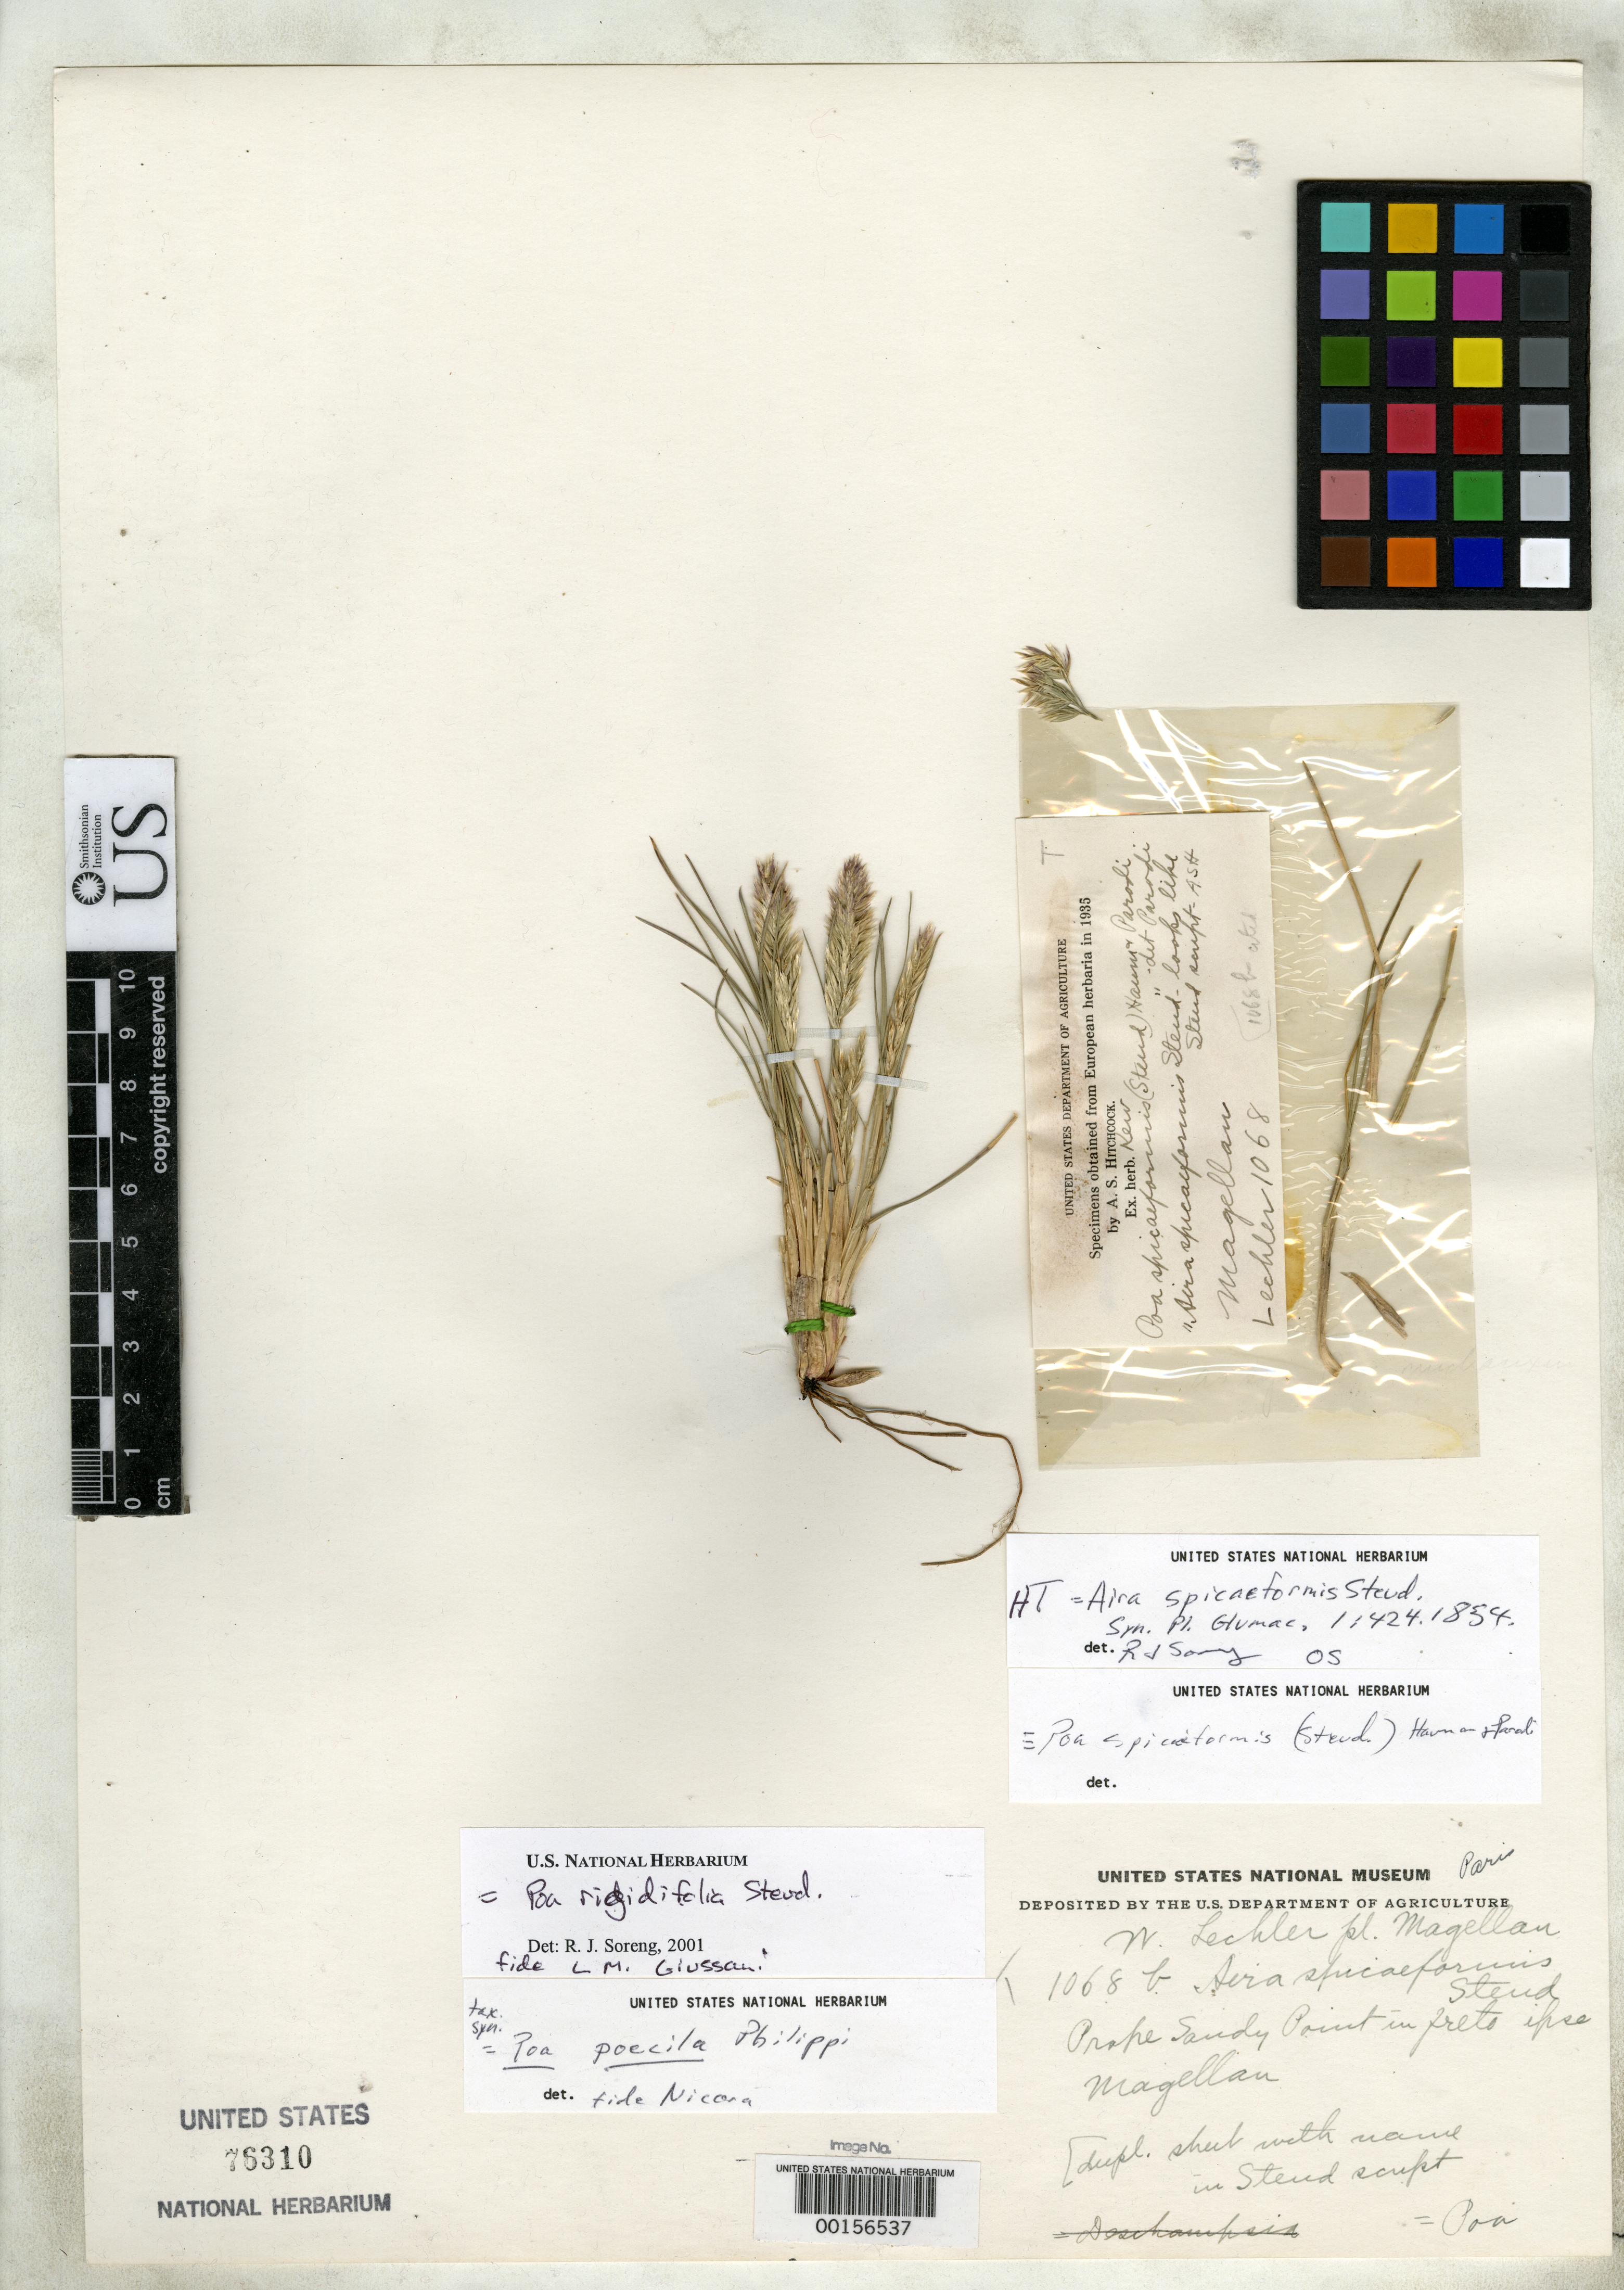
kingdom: Plantae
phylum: Tracheophyta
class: Liliopsida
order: Poales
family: Poaceae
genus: Aira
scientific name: Aira spiciformis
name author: Steud.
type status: Type Fragment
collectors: W. Lechler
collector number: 1068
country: Chile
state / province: Magallanes y de la Antártica Chilena (XII)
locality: Sandy Point.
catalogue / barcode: US 76310